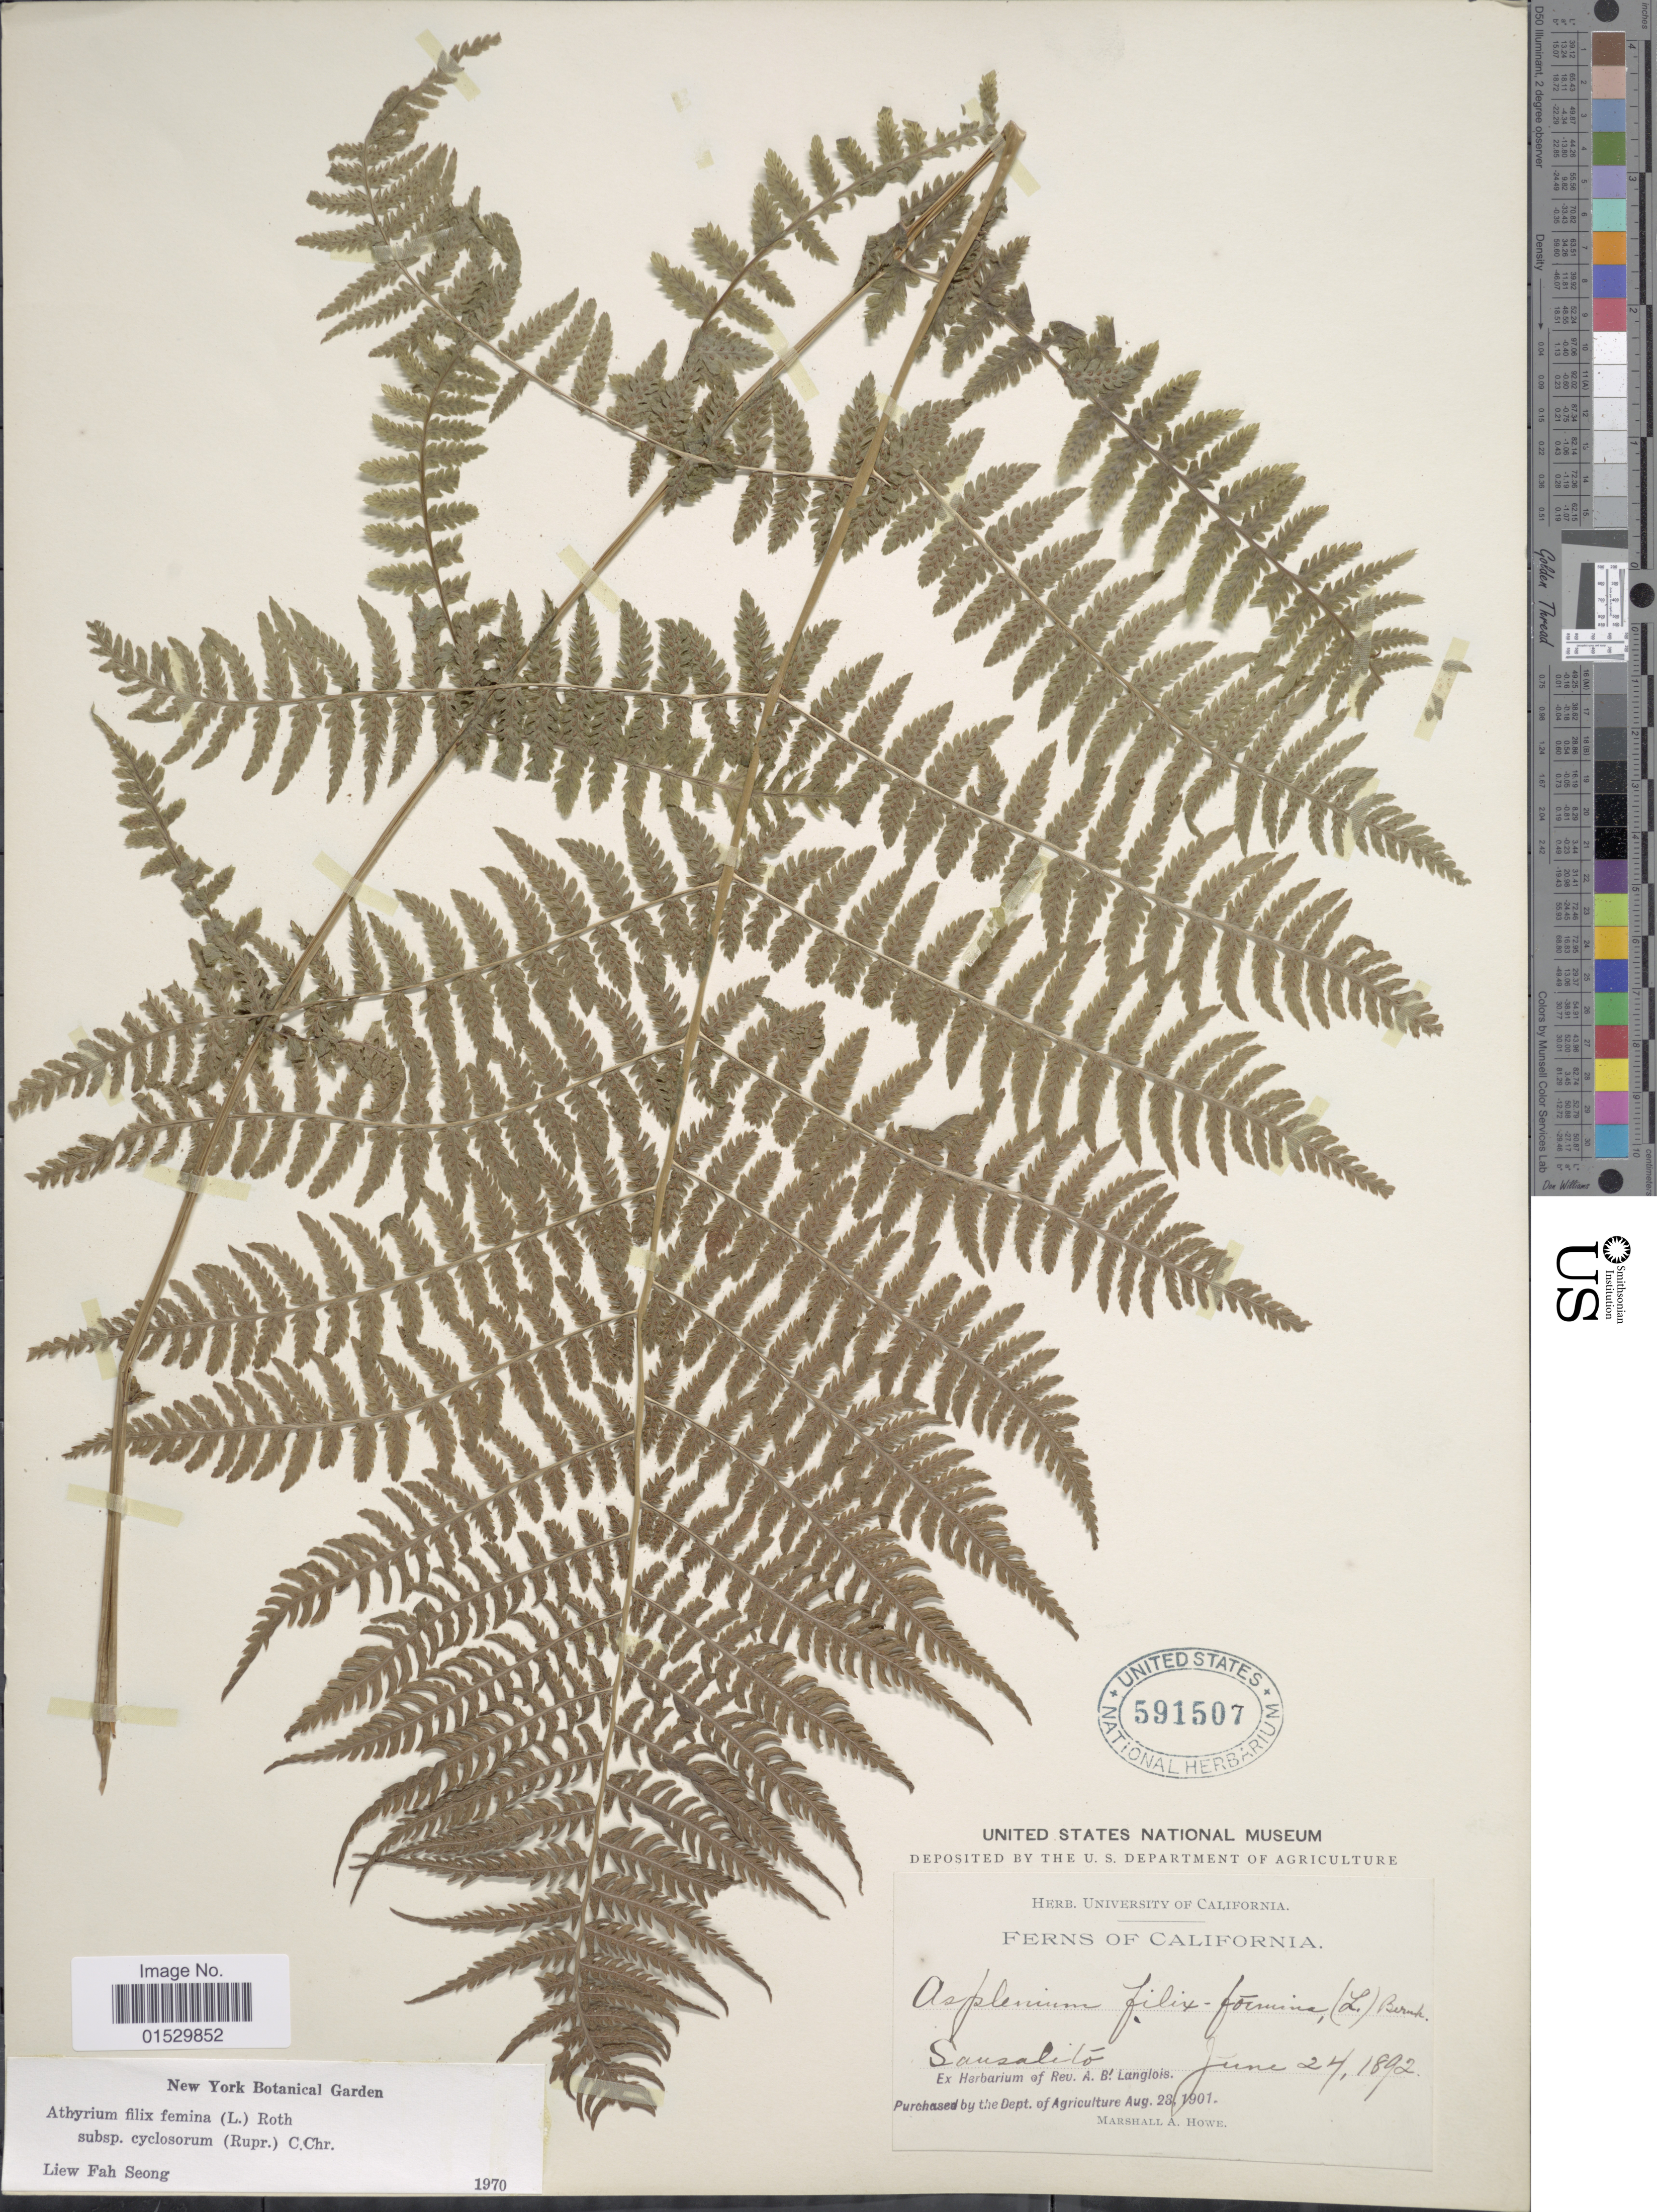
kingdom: Plantae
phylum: Tracheophyta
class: Polypodiopsida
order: Polypodiales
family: Athyriaceae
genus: Athyrium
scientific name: Athyrium filix-femina subsp. cyclosorum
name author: (Rupr.) C. Chr.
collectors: M. A. Howe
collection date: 1892-06-24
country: United States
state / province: California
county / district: Marin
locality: Sausalito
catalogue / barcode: US 591507